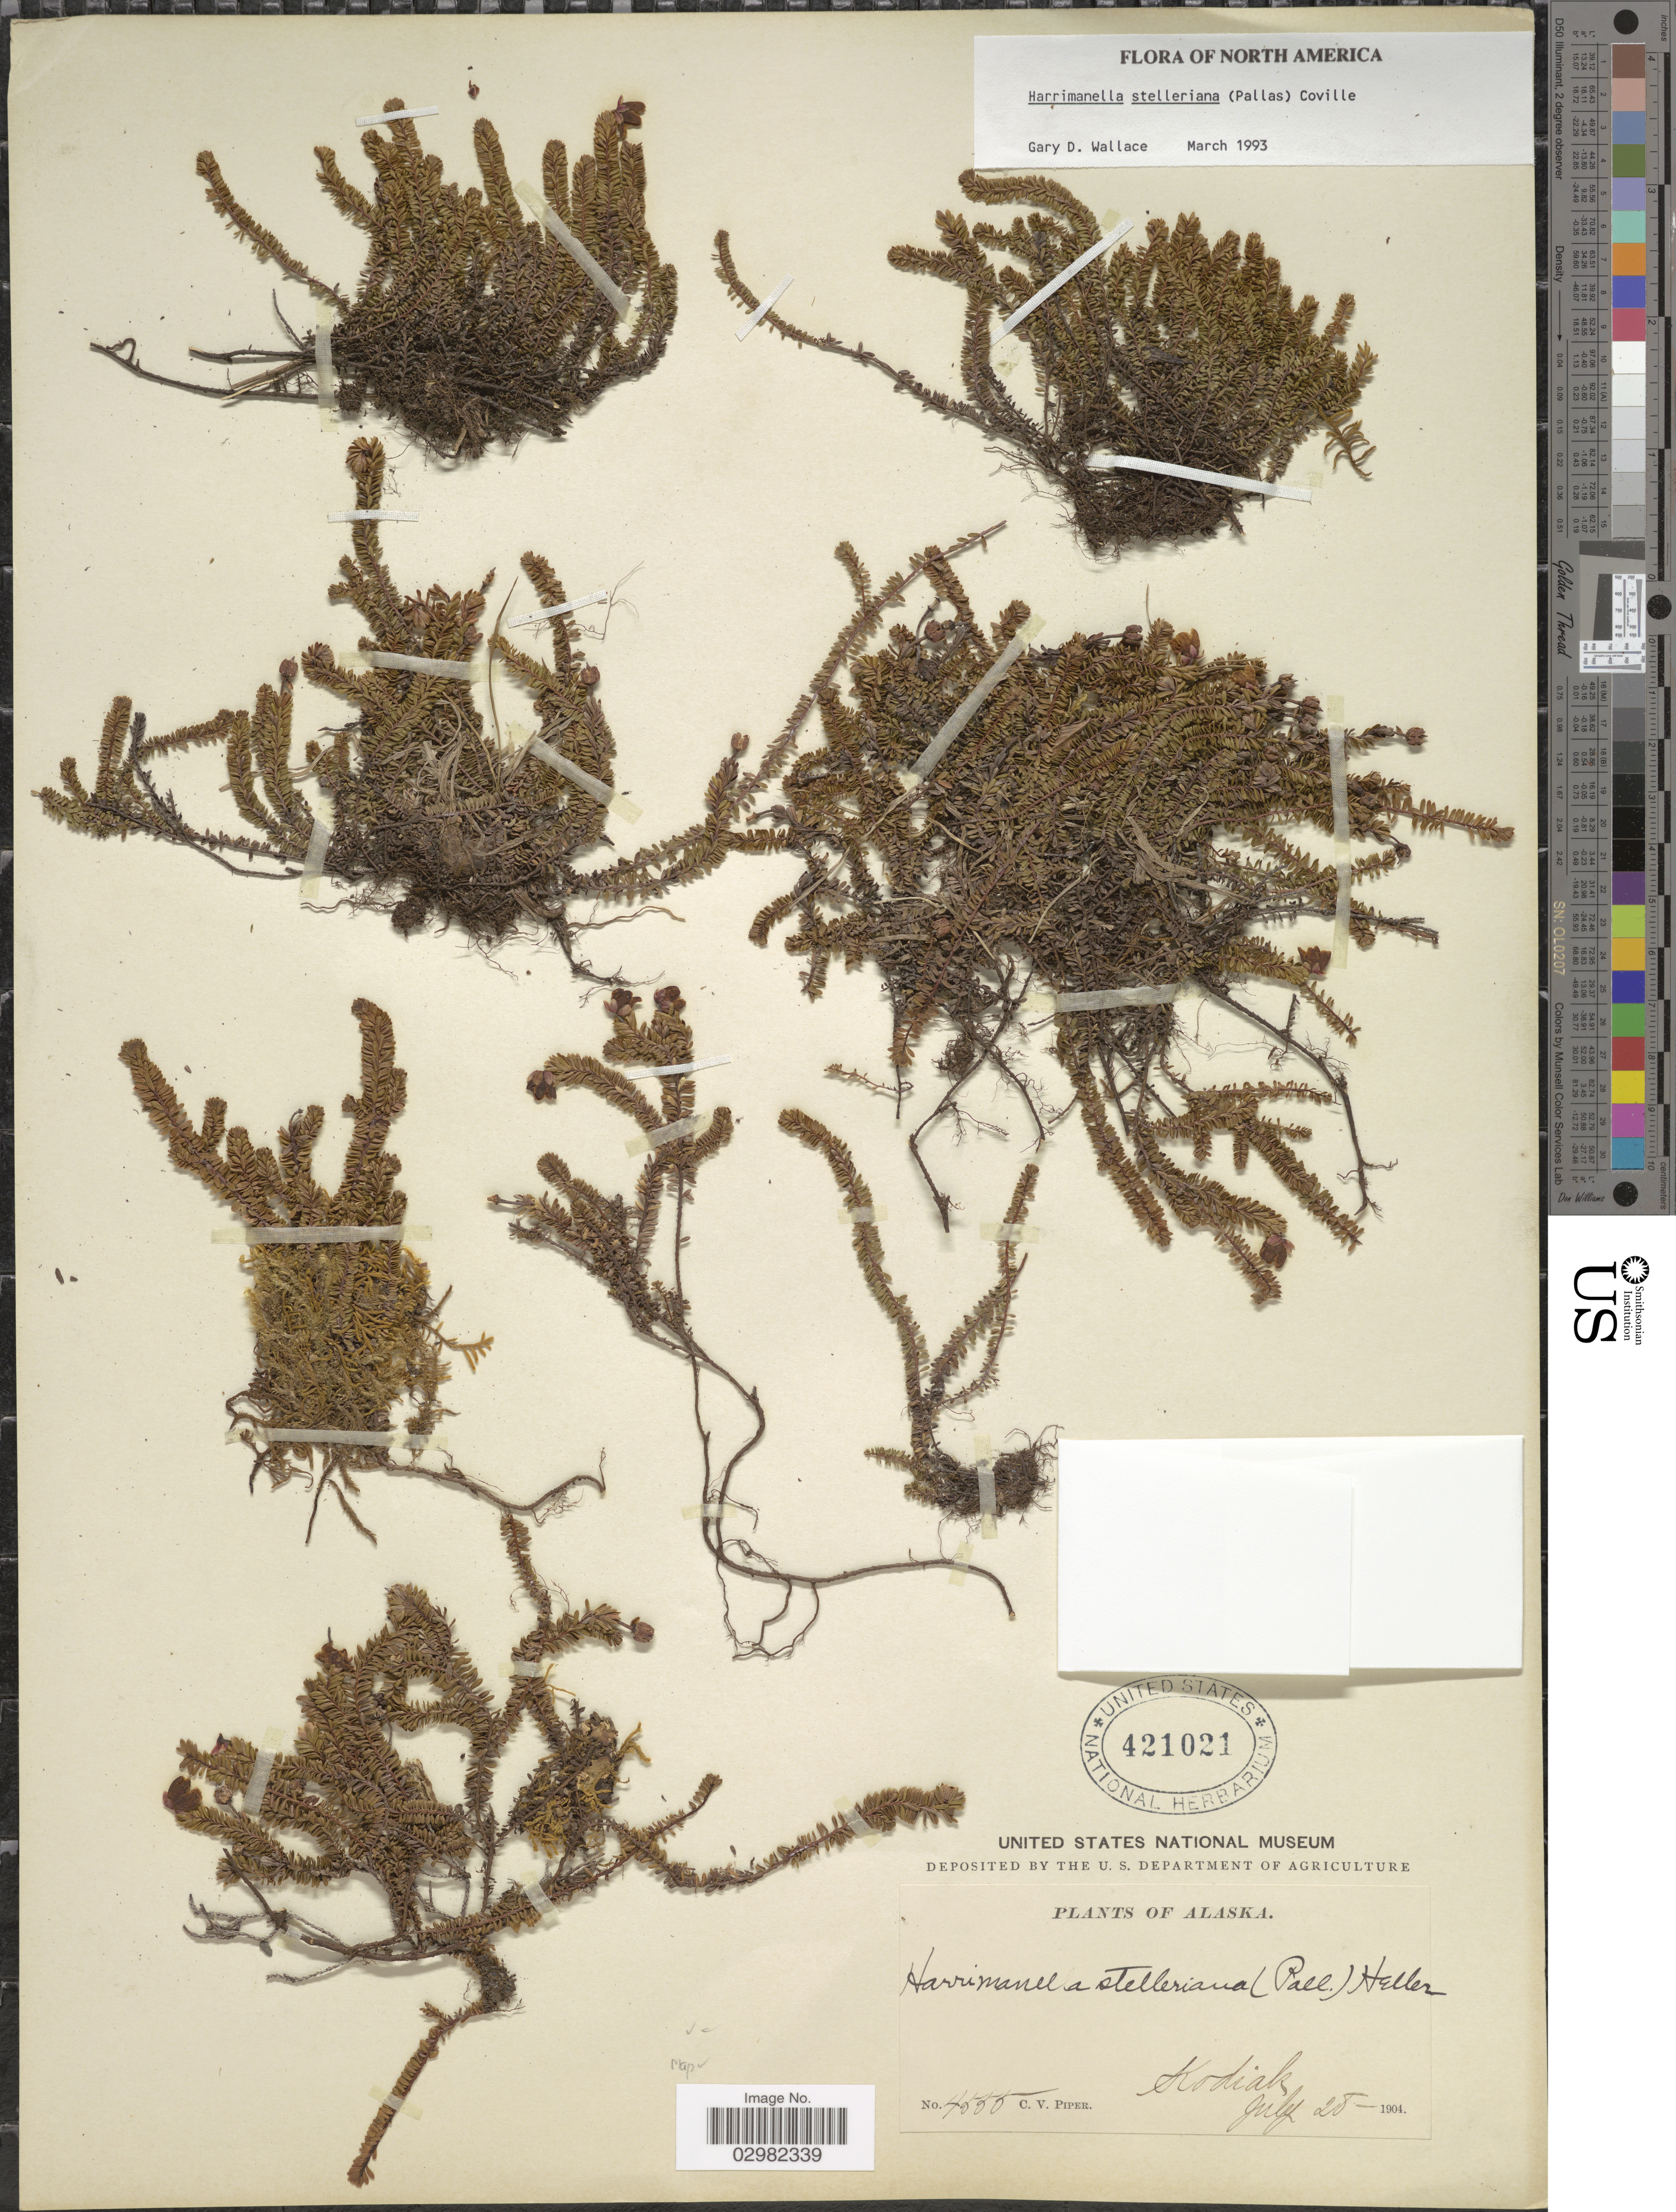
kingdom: Plantae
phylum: Tracheophyta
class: Magnoliopsida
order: Ericales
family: Ericaceae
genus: Harrimanella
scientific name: Harrimanella stelleriana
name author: (Pall.) Coville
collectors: C. V. Piper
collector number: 4555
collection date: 1904-07-28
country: United States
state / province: Alaska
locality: Kodiak.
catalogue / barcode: US 421021